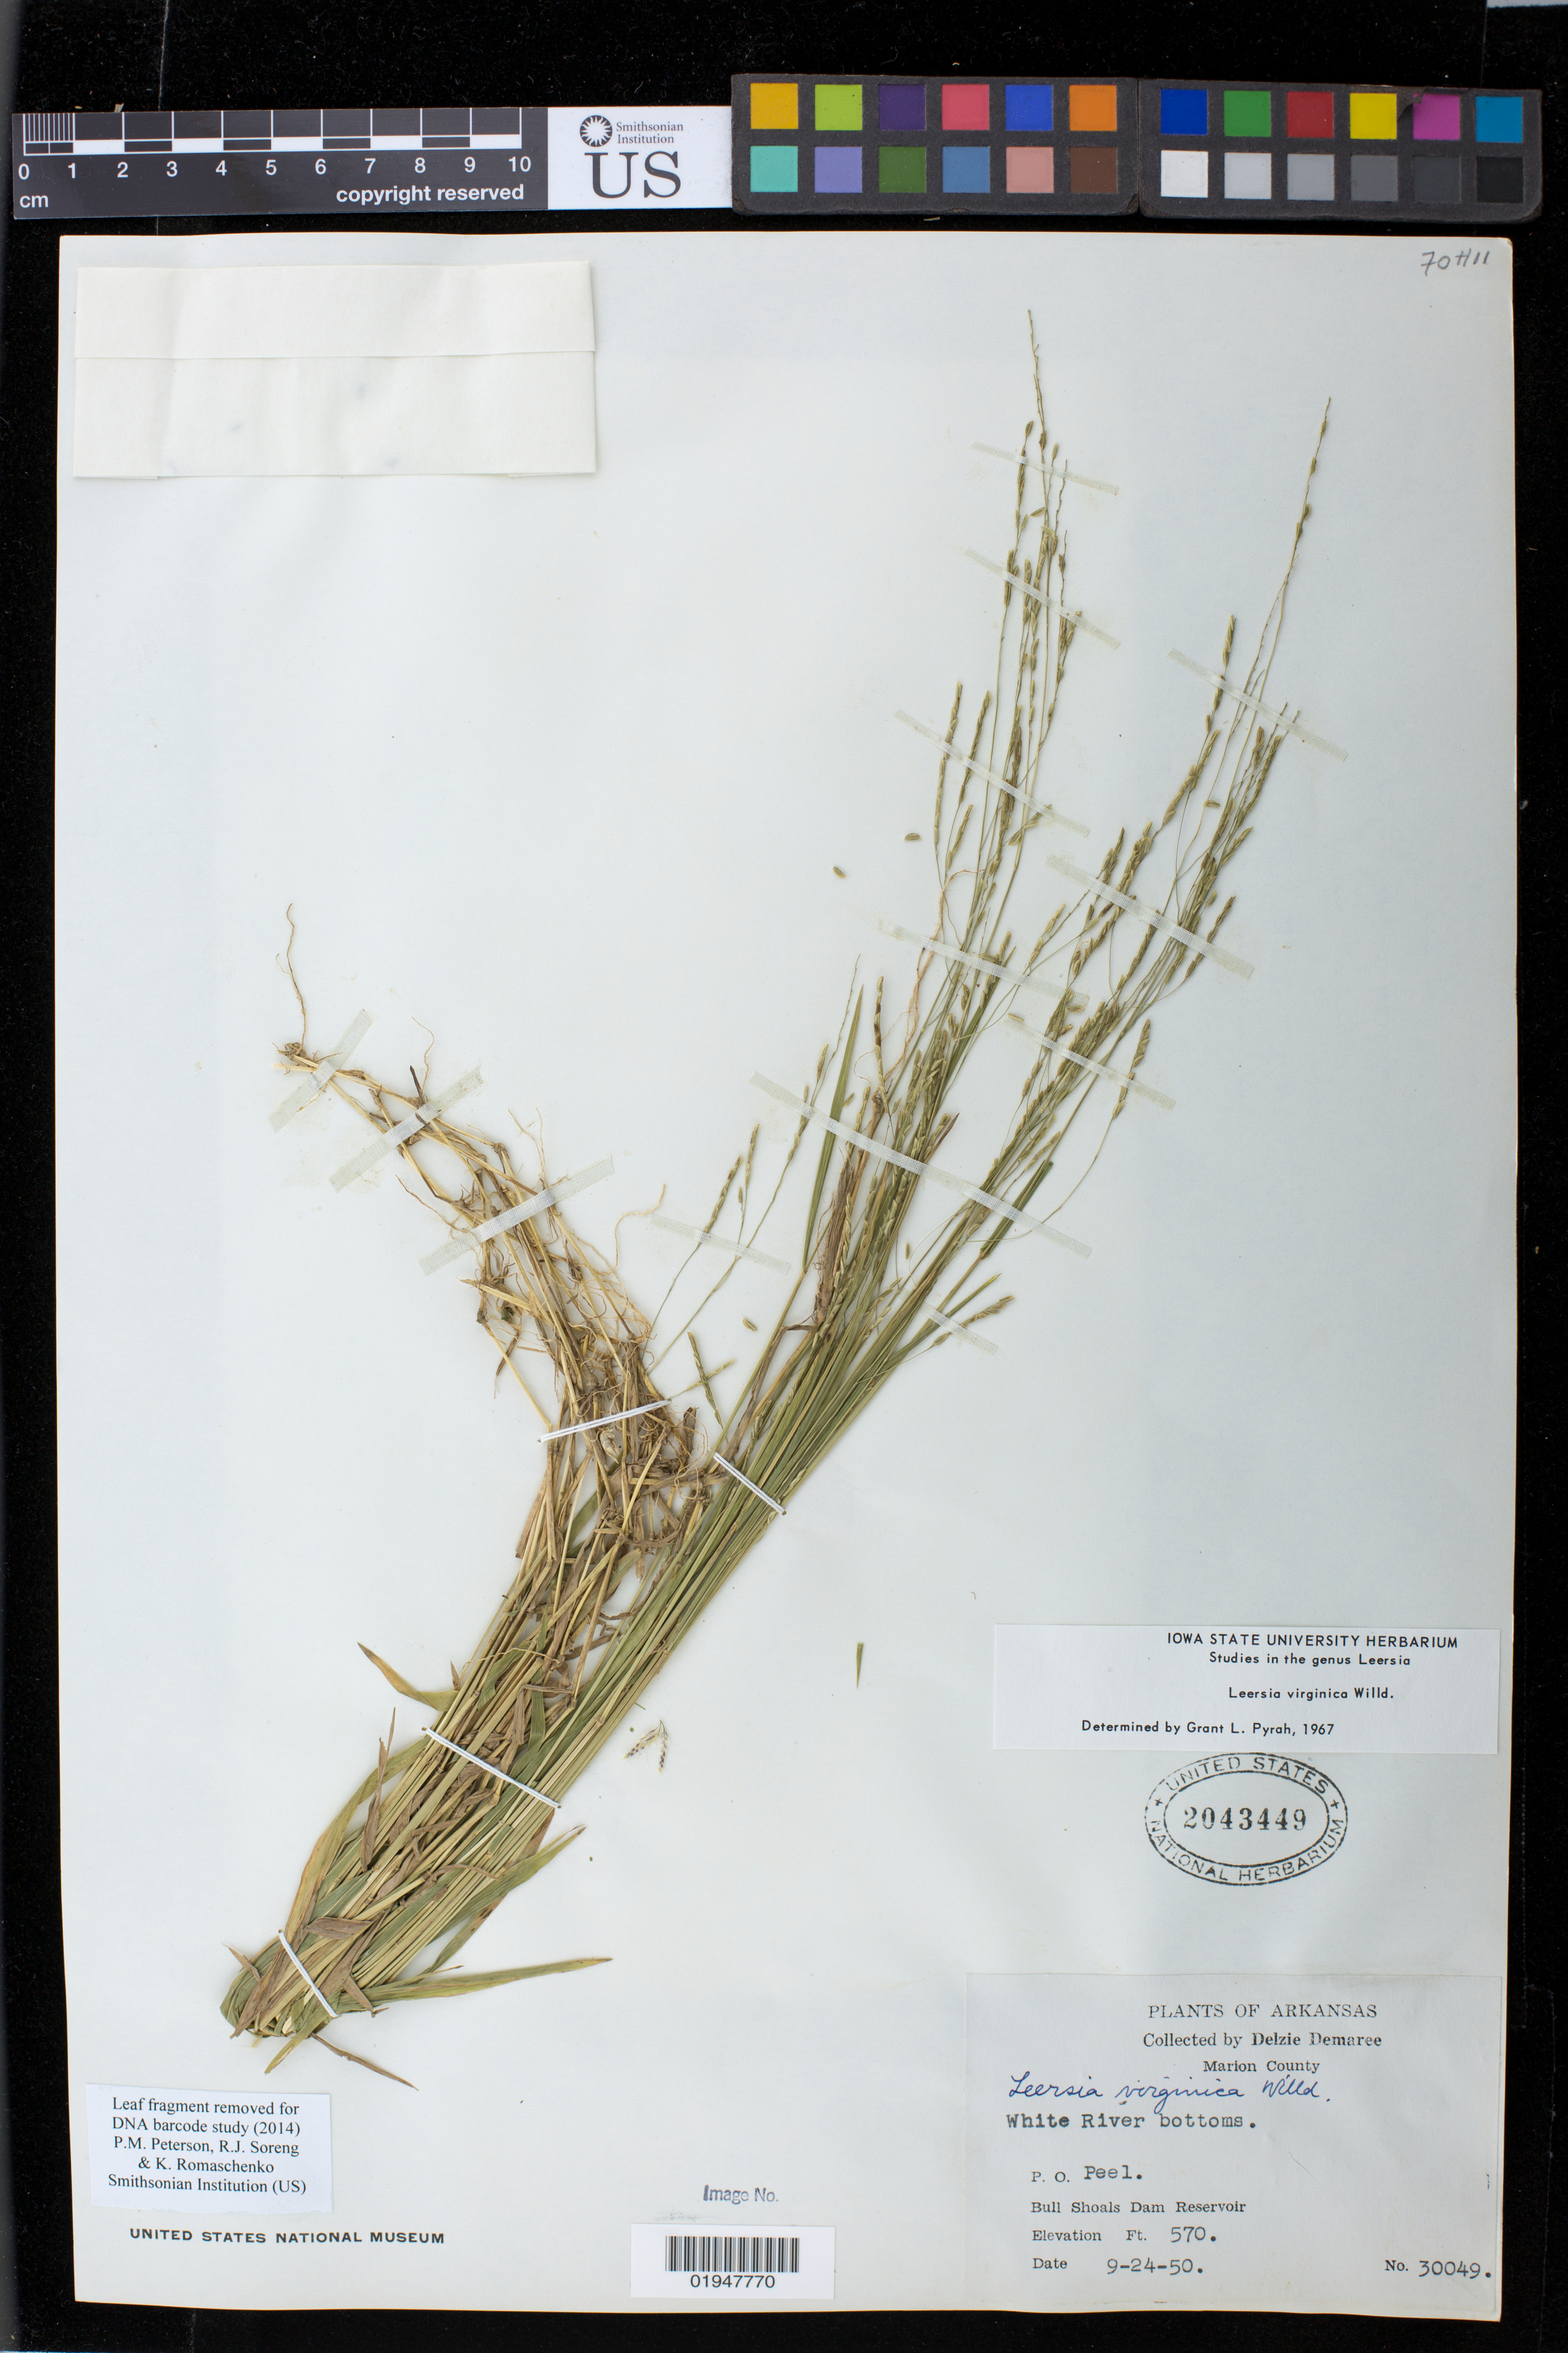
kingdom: Plantae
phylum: Tracheophyta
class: Liliopsida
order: Poales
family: Poaceae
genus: Leersia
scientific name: Leersia virginica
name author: Willd.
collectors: D. Demaree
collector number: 30049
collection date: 1950-09-24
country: United States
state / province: Arkansas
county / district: Marion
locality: Peel. Bull Shoals Dam Reservoir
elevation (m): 174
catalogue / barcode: US 2043449